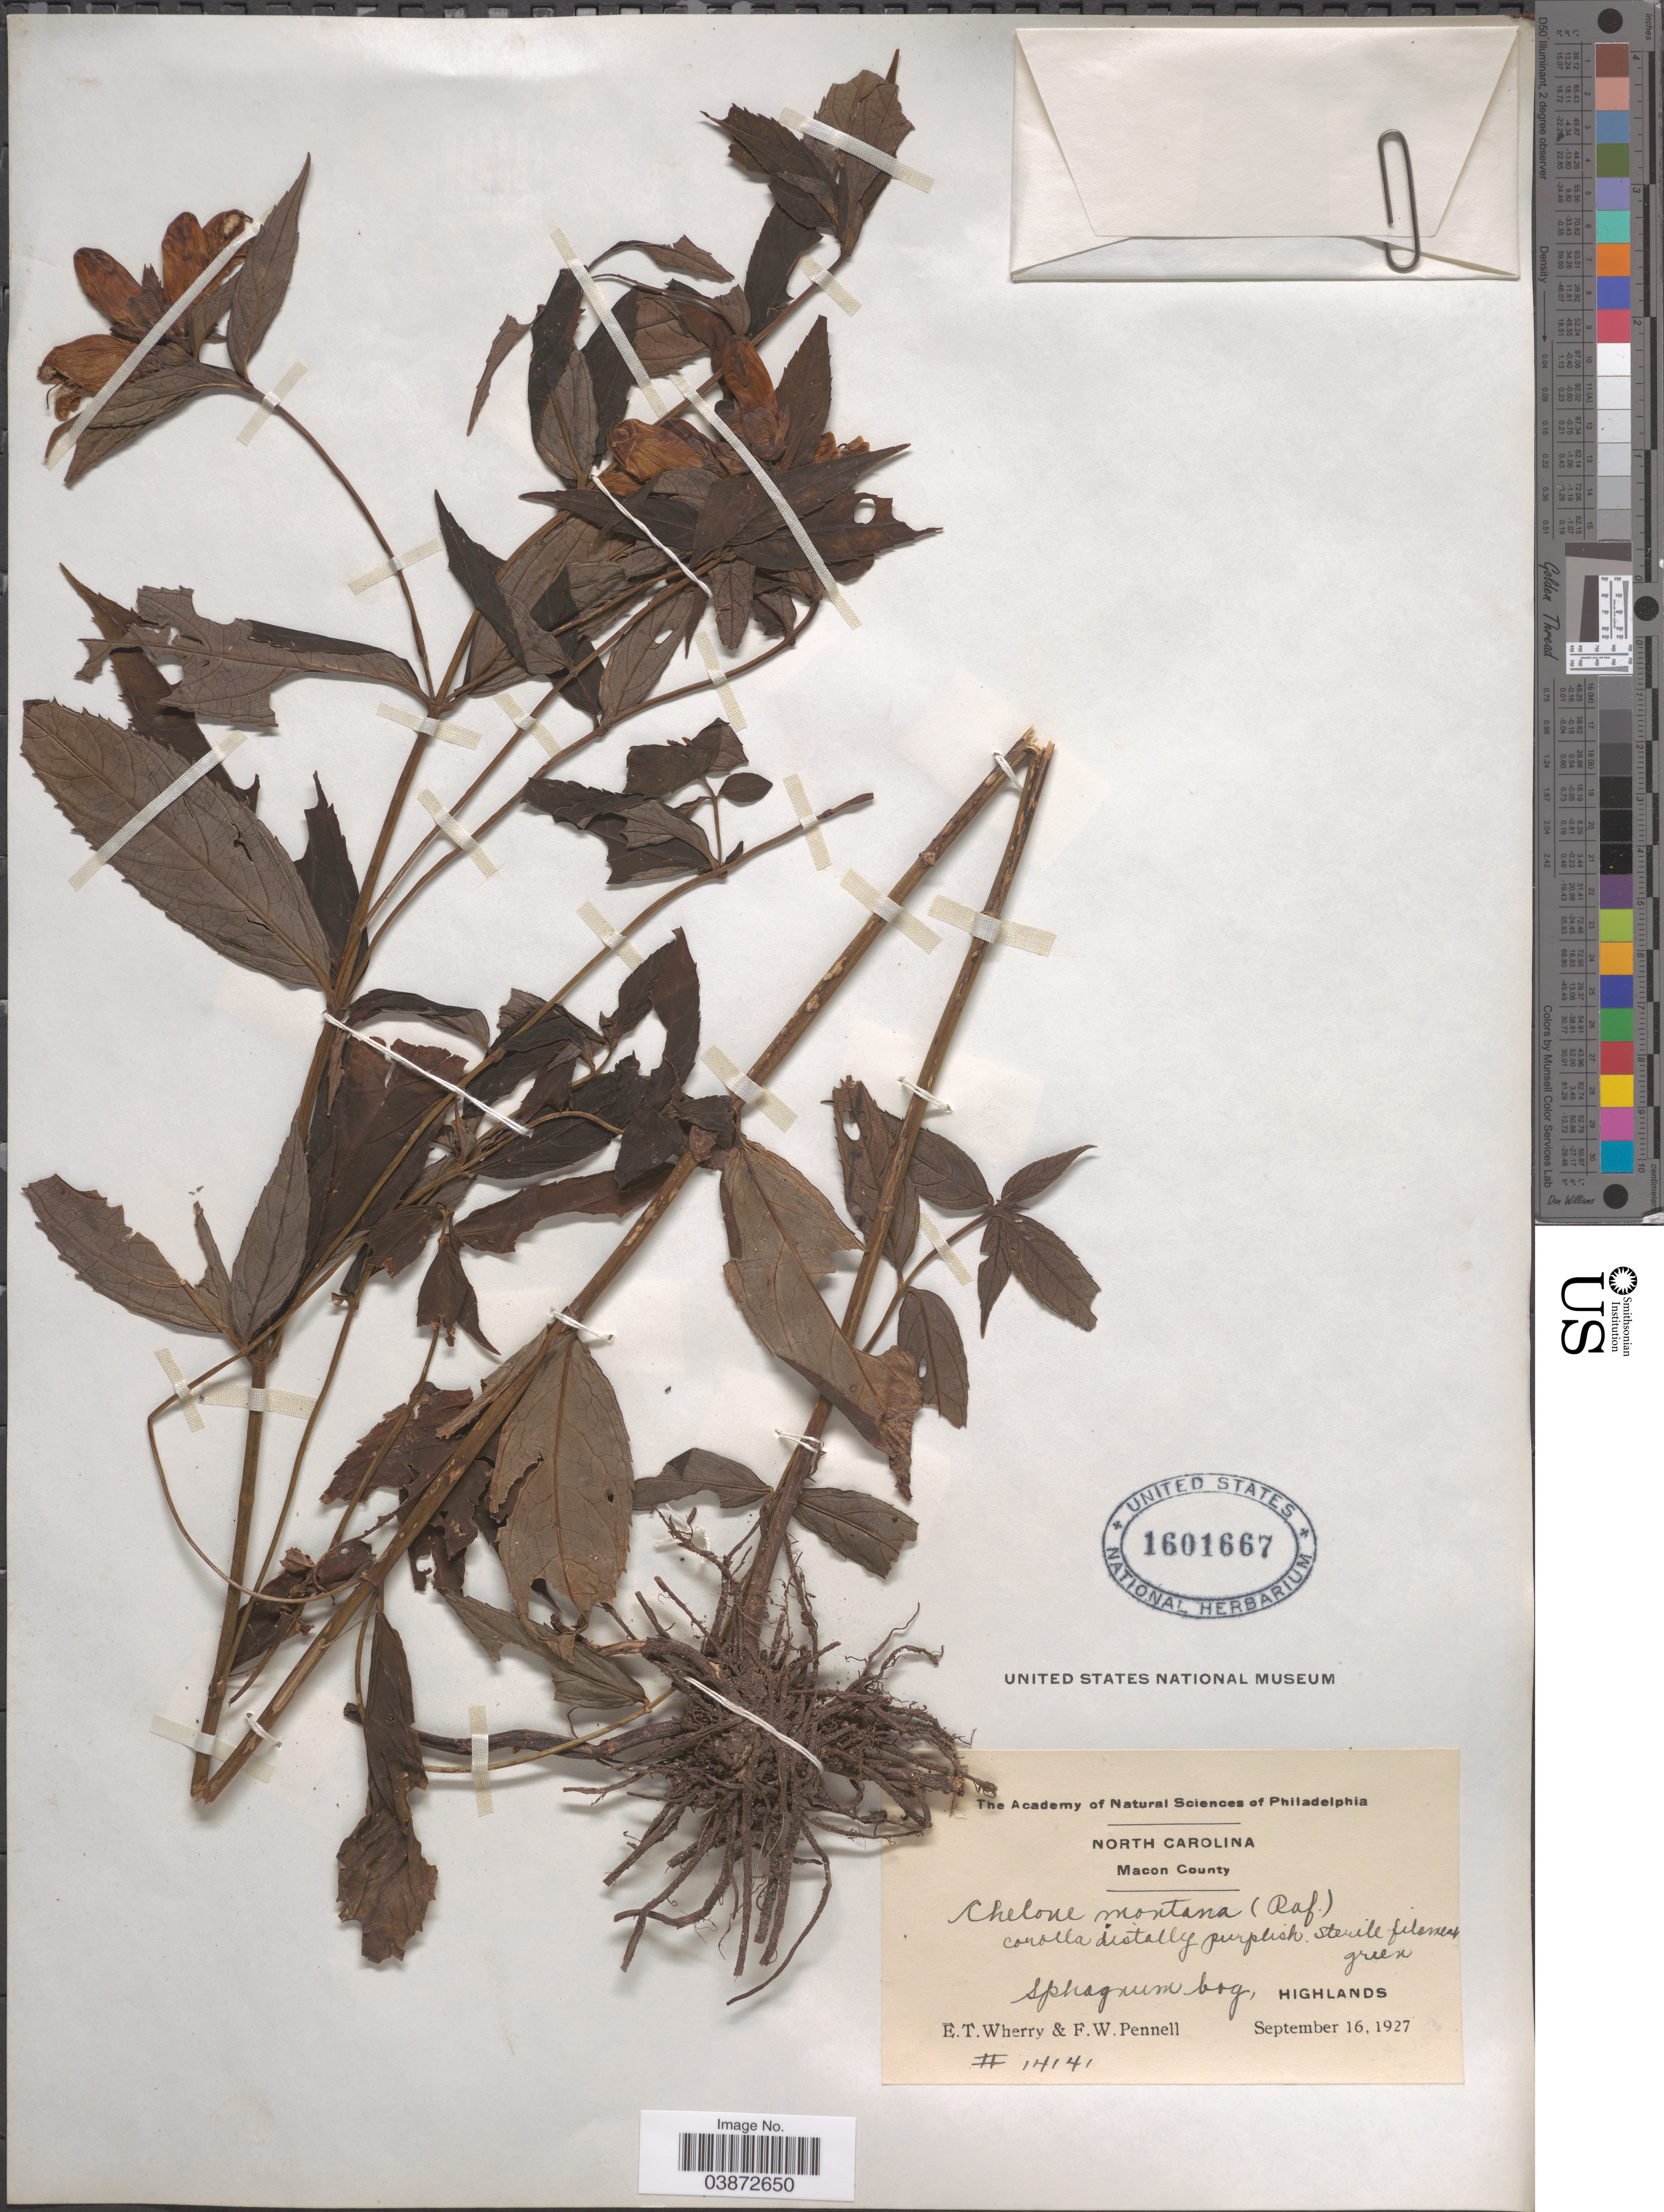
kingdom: Plantae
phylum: Tracheophyta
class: Magnoliopsida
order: Lamiales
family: Plantaginaceae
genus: Chelone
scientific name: Chelone montana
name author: (Raf.) Pennell & Wherry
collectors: E. T. Wherry & F. W. Pennell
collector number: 14141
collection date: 1927-09-16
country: United States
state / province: North Carolina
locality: Macoun County. Sphagnum bog, Highlands.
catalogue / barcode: US 1601667